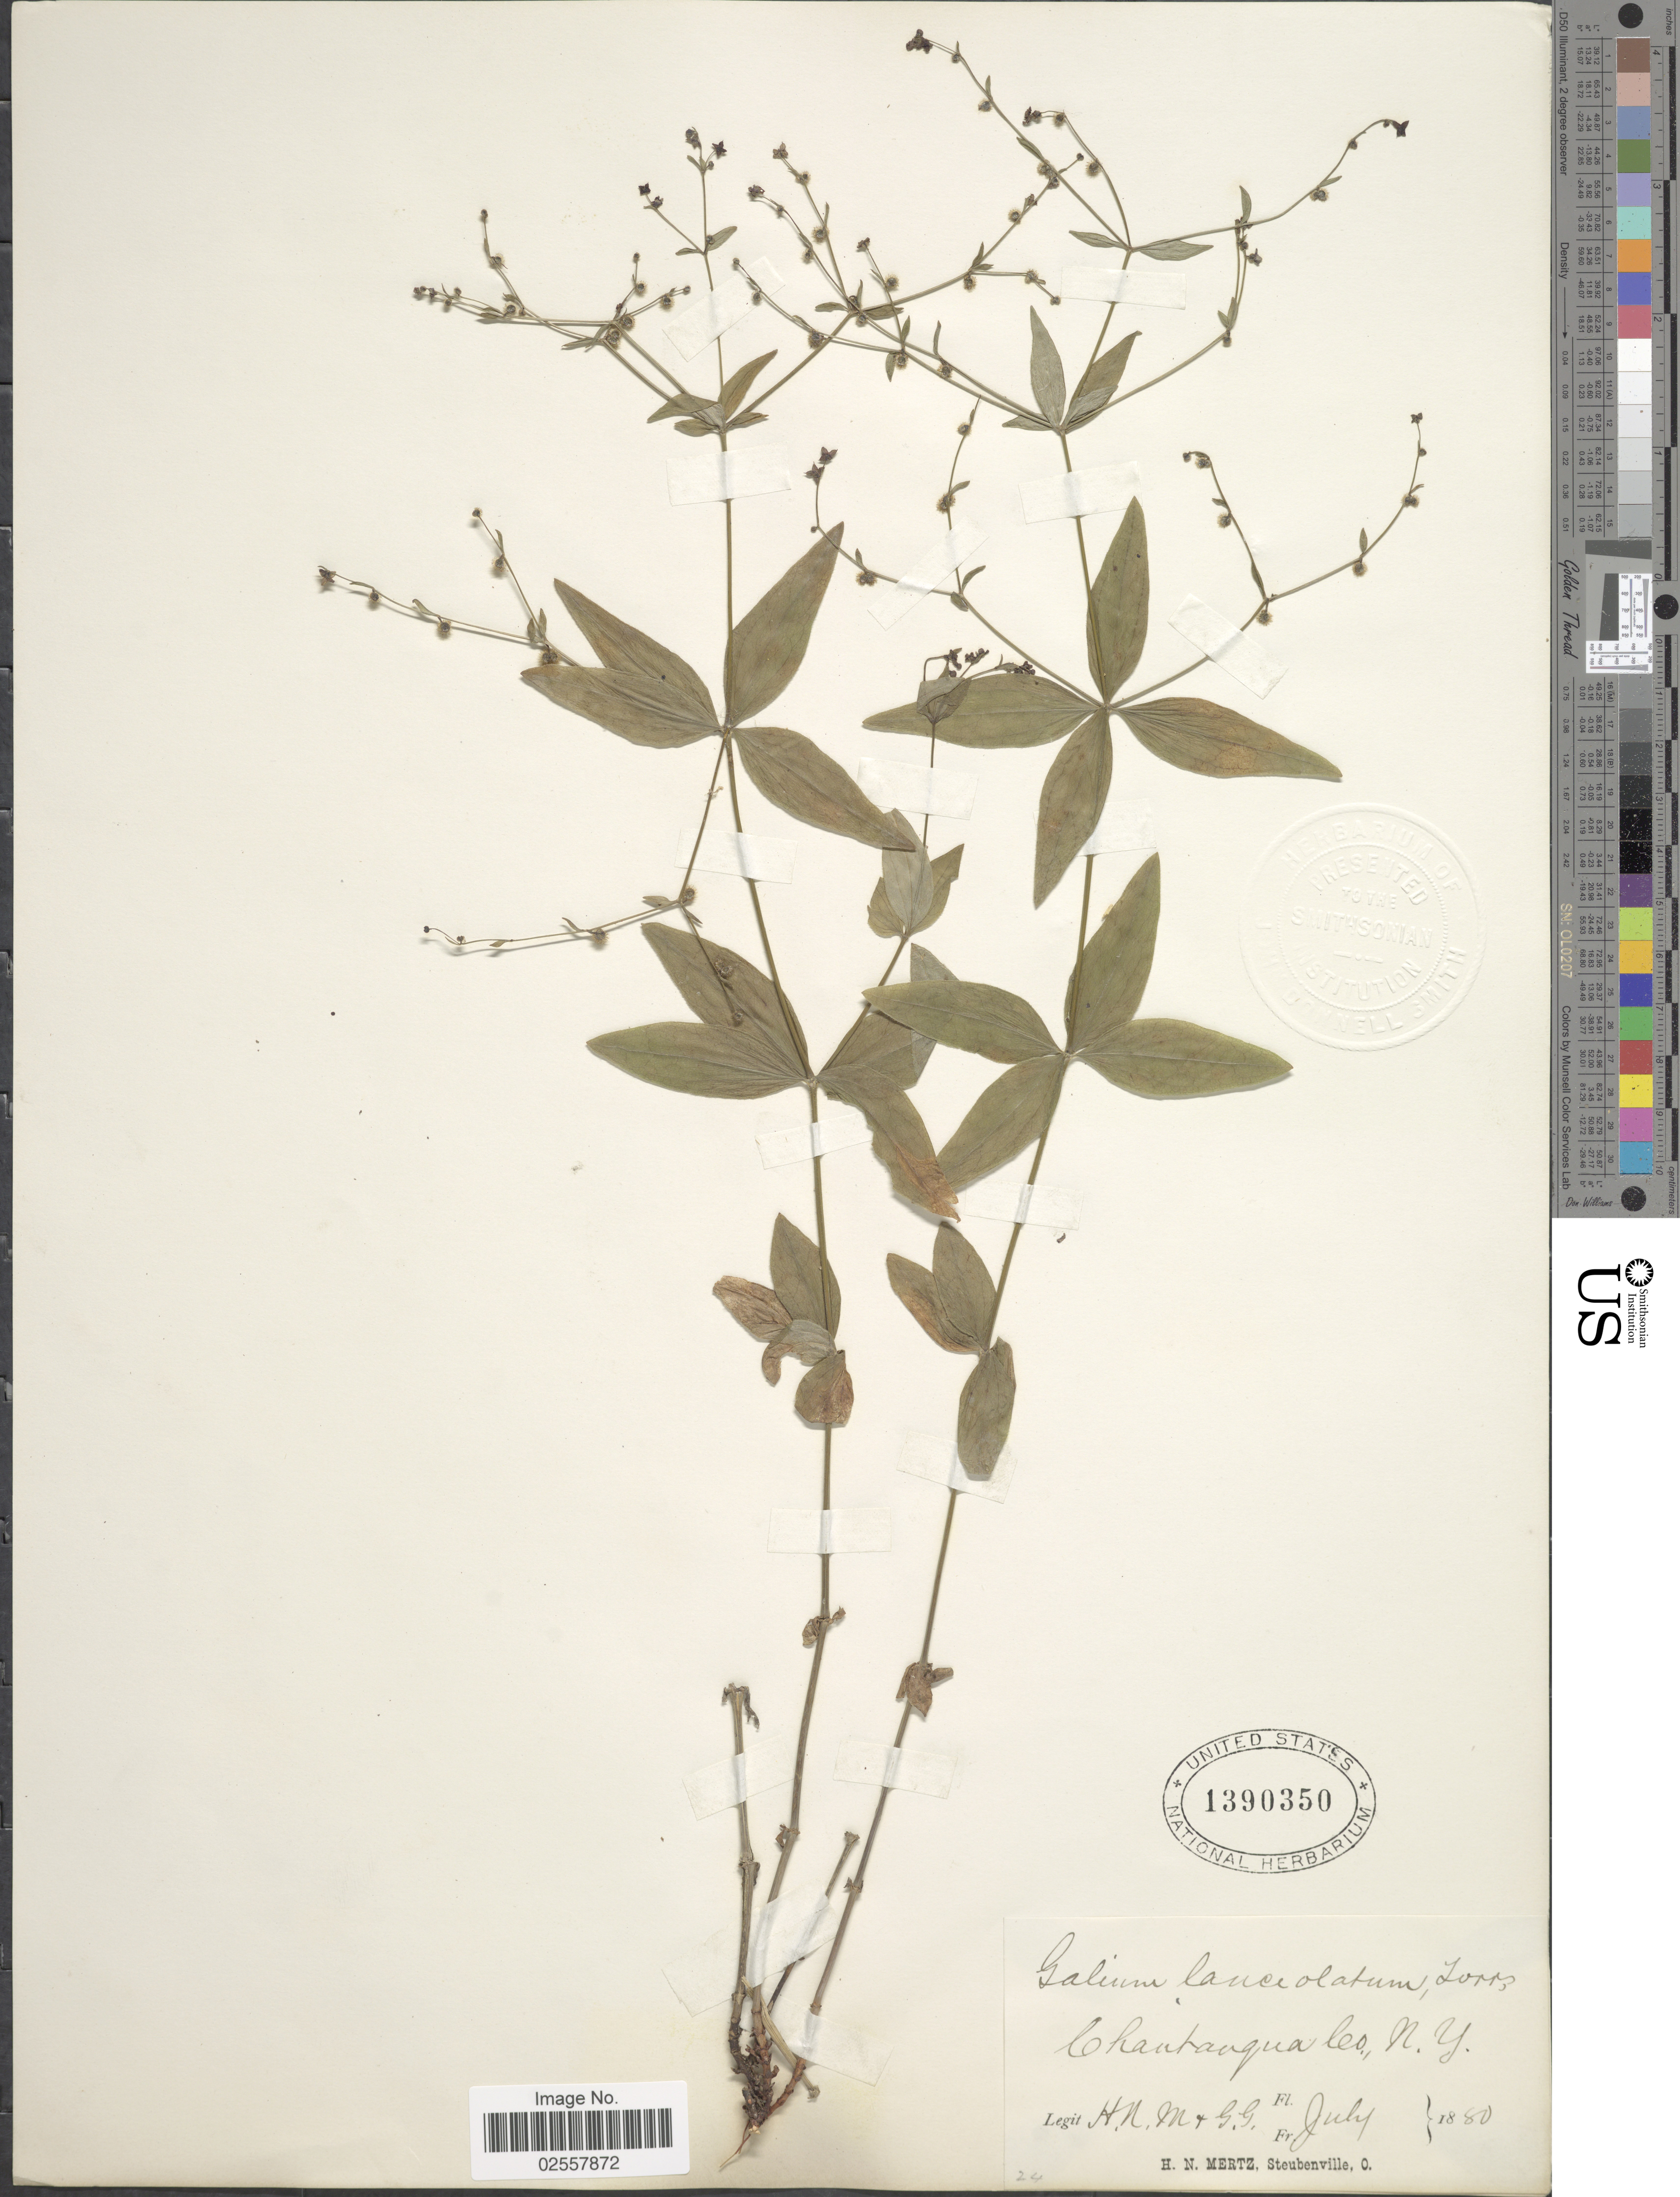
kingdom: Plantae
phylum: Tracheophyta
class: Magnoliopsida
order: Gentianales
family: Rubiaceae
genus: Galium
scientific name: Galium lanceolatum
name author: (Torr. & A. Gray) Torr.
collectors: H. Mertz & G. G.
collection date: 1880-07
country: United States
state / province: New York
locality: Chantanqua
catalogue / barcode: US 1390350